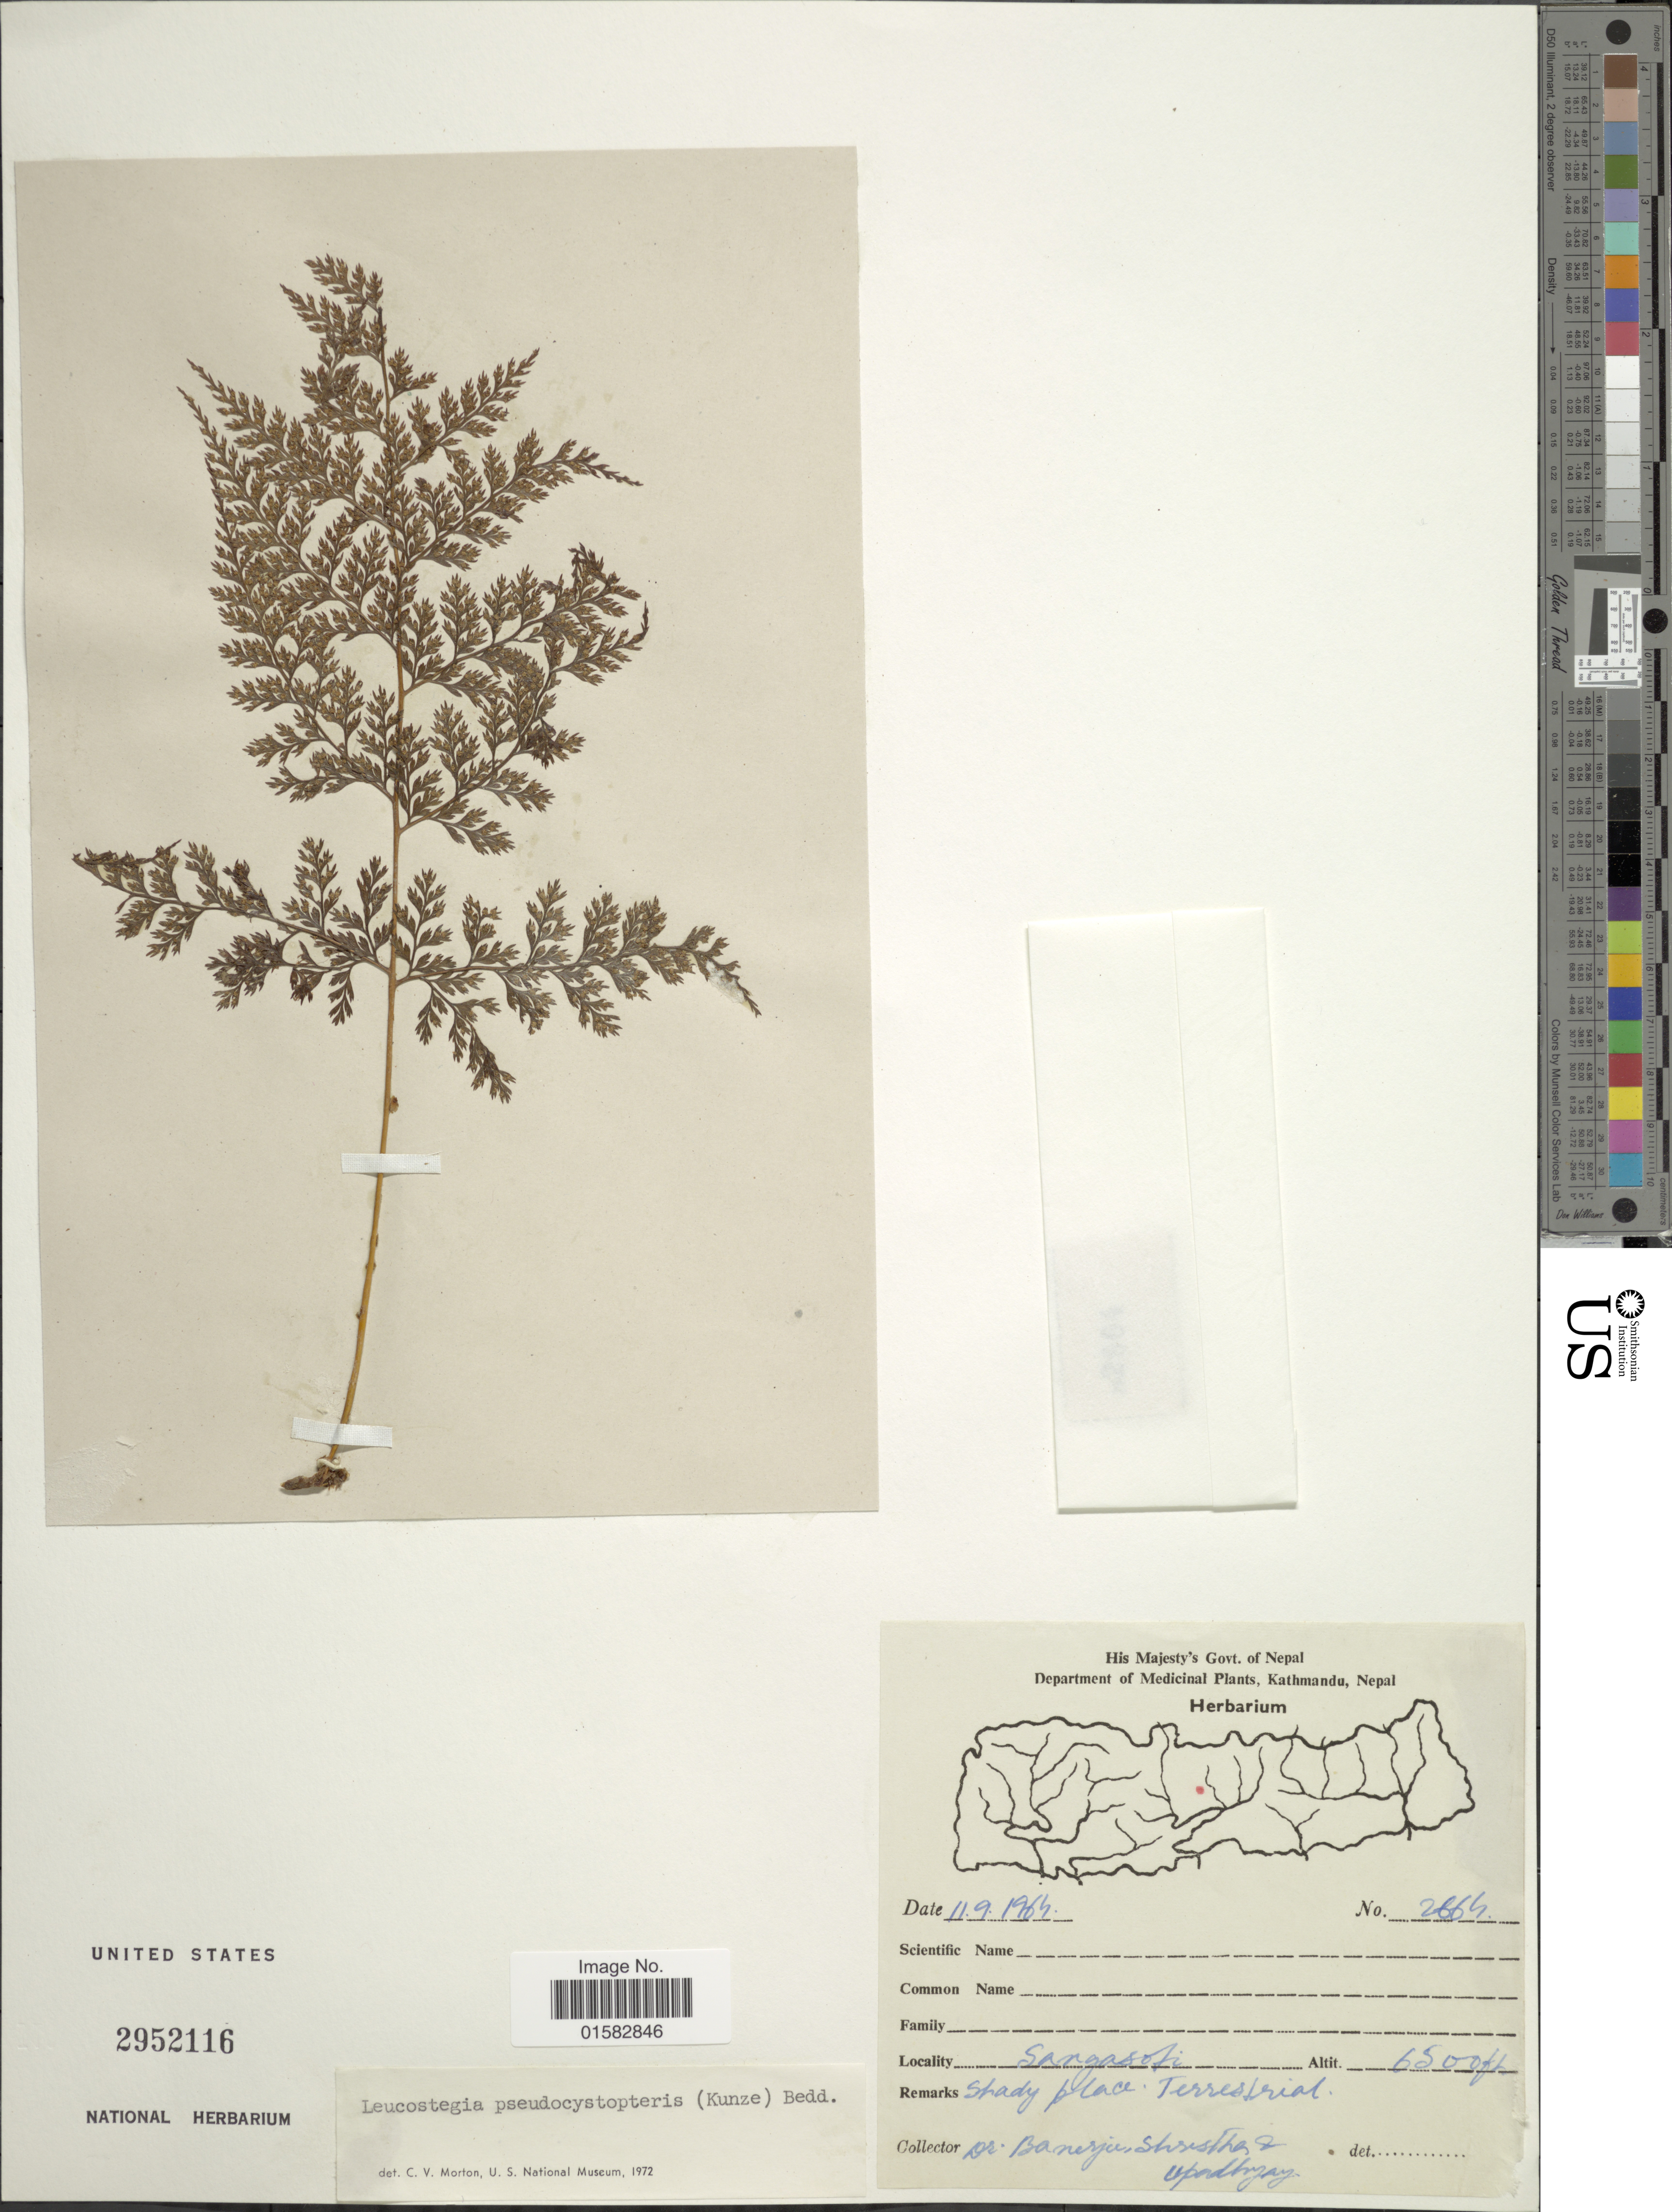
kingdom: Plantae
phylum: Tracheophyta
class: Polypodiopsida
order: Polypodiales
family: Davalliaceae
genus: Davallia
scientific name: Davallia pulchra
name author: D. Don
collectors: -. Banerjee, -. Shrestha & Upadhyay, --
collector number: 2664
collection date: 1964-09-11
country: Nepal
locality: Sangasoti [interpreted]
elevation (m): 1981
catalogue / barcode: US 2952116